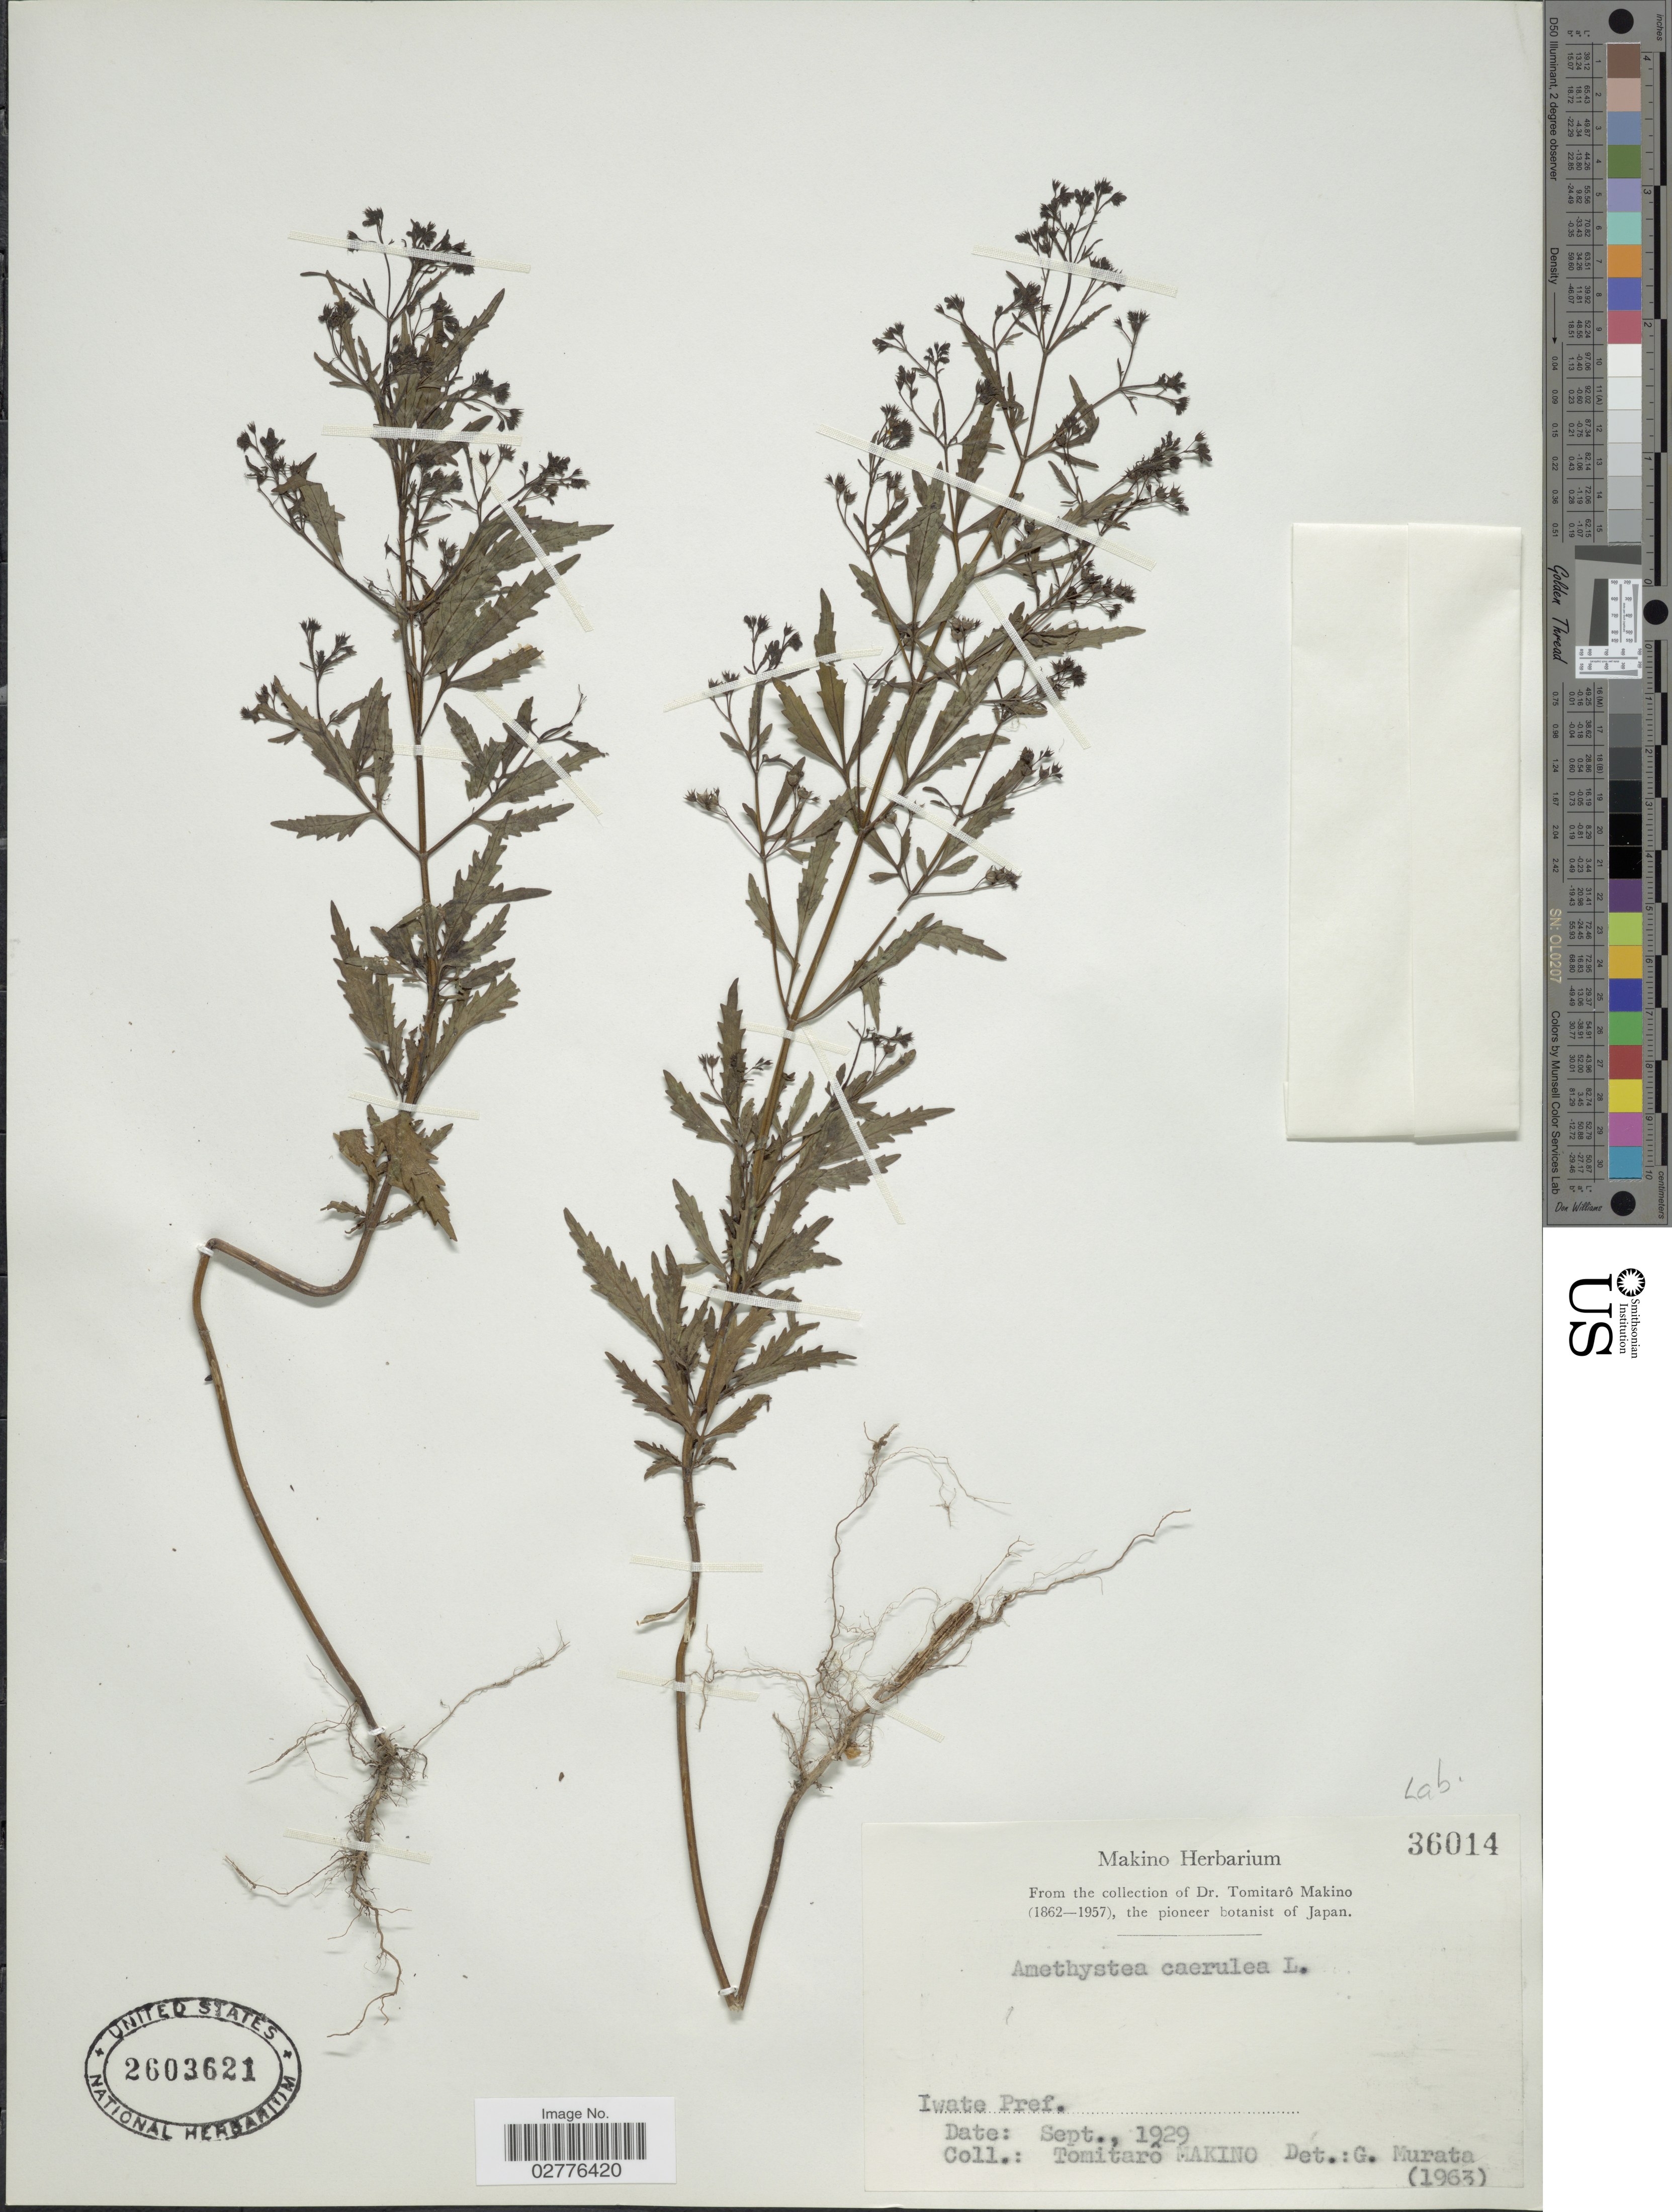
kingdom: Plantae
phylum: Tracheophyta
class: Magnoliopsida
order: Lamiales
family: Lamiaceae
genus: Amethystea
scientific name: Amethystea caerulea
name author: L.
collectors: T. Makino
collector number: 36014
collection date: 1929-09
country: Japan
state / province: Iwate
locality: Iwate Pref.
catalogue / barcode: US 2603621